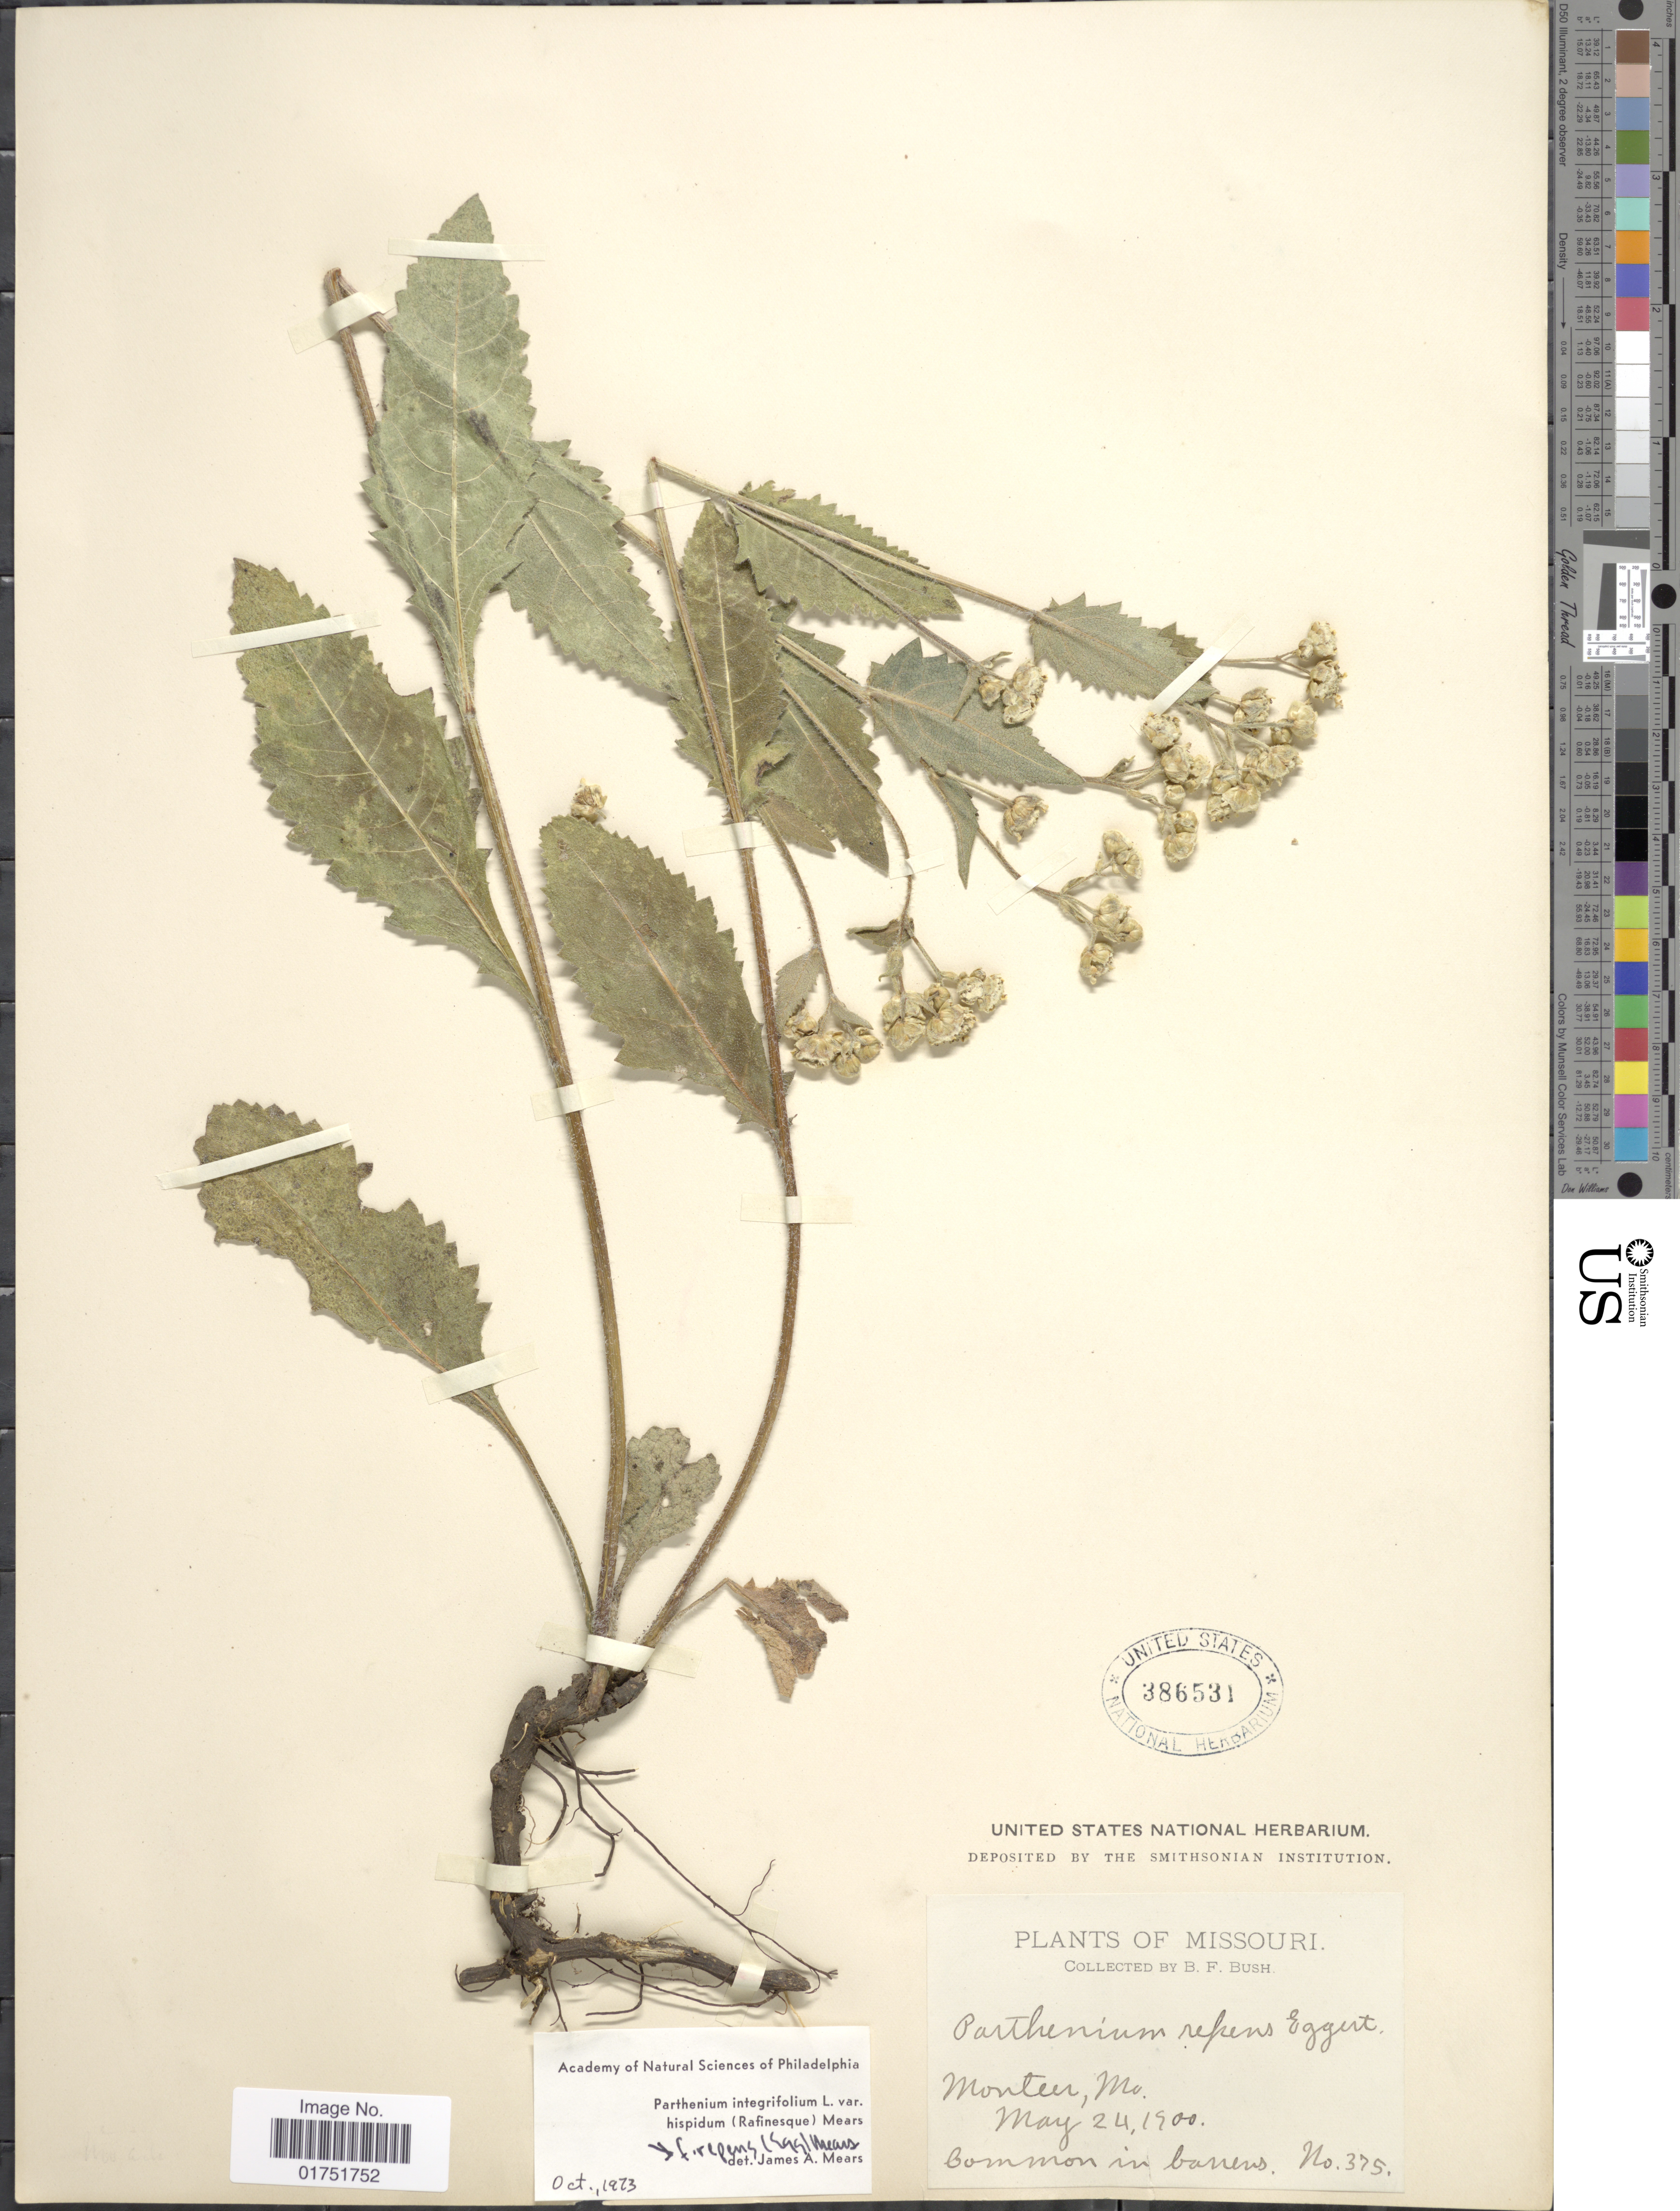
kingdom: Plantae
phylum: Tracheophyta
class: Magnoliopsida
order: Asterales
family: Asteraceae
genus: Parthenium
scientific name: Parthenium hispidum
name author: Raf.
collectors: B. F. Bush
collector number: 375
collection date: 1900-05-24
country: United States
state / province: Missouri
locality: Montier, Mo.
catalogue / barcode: US 386531